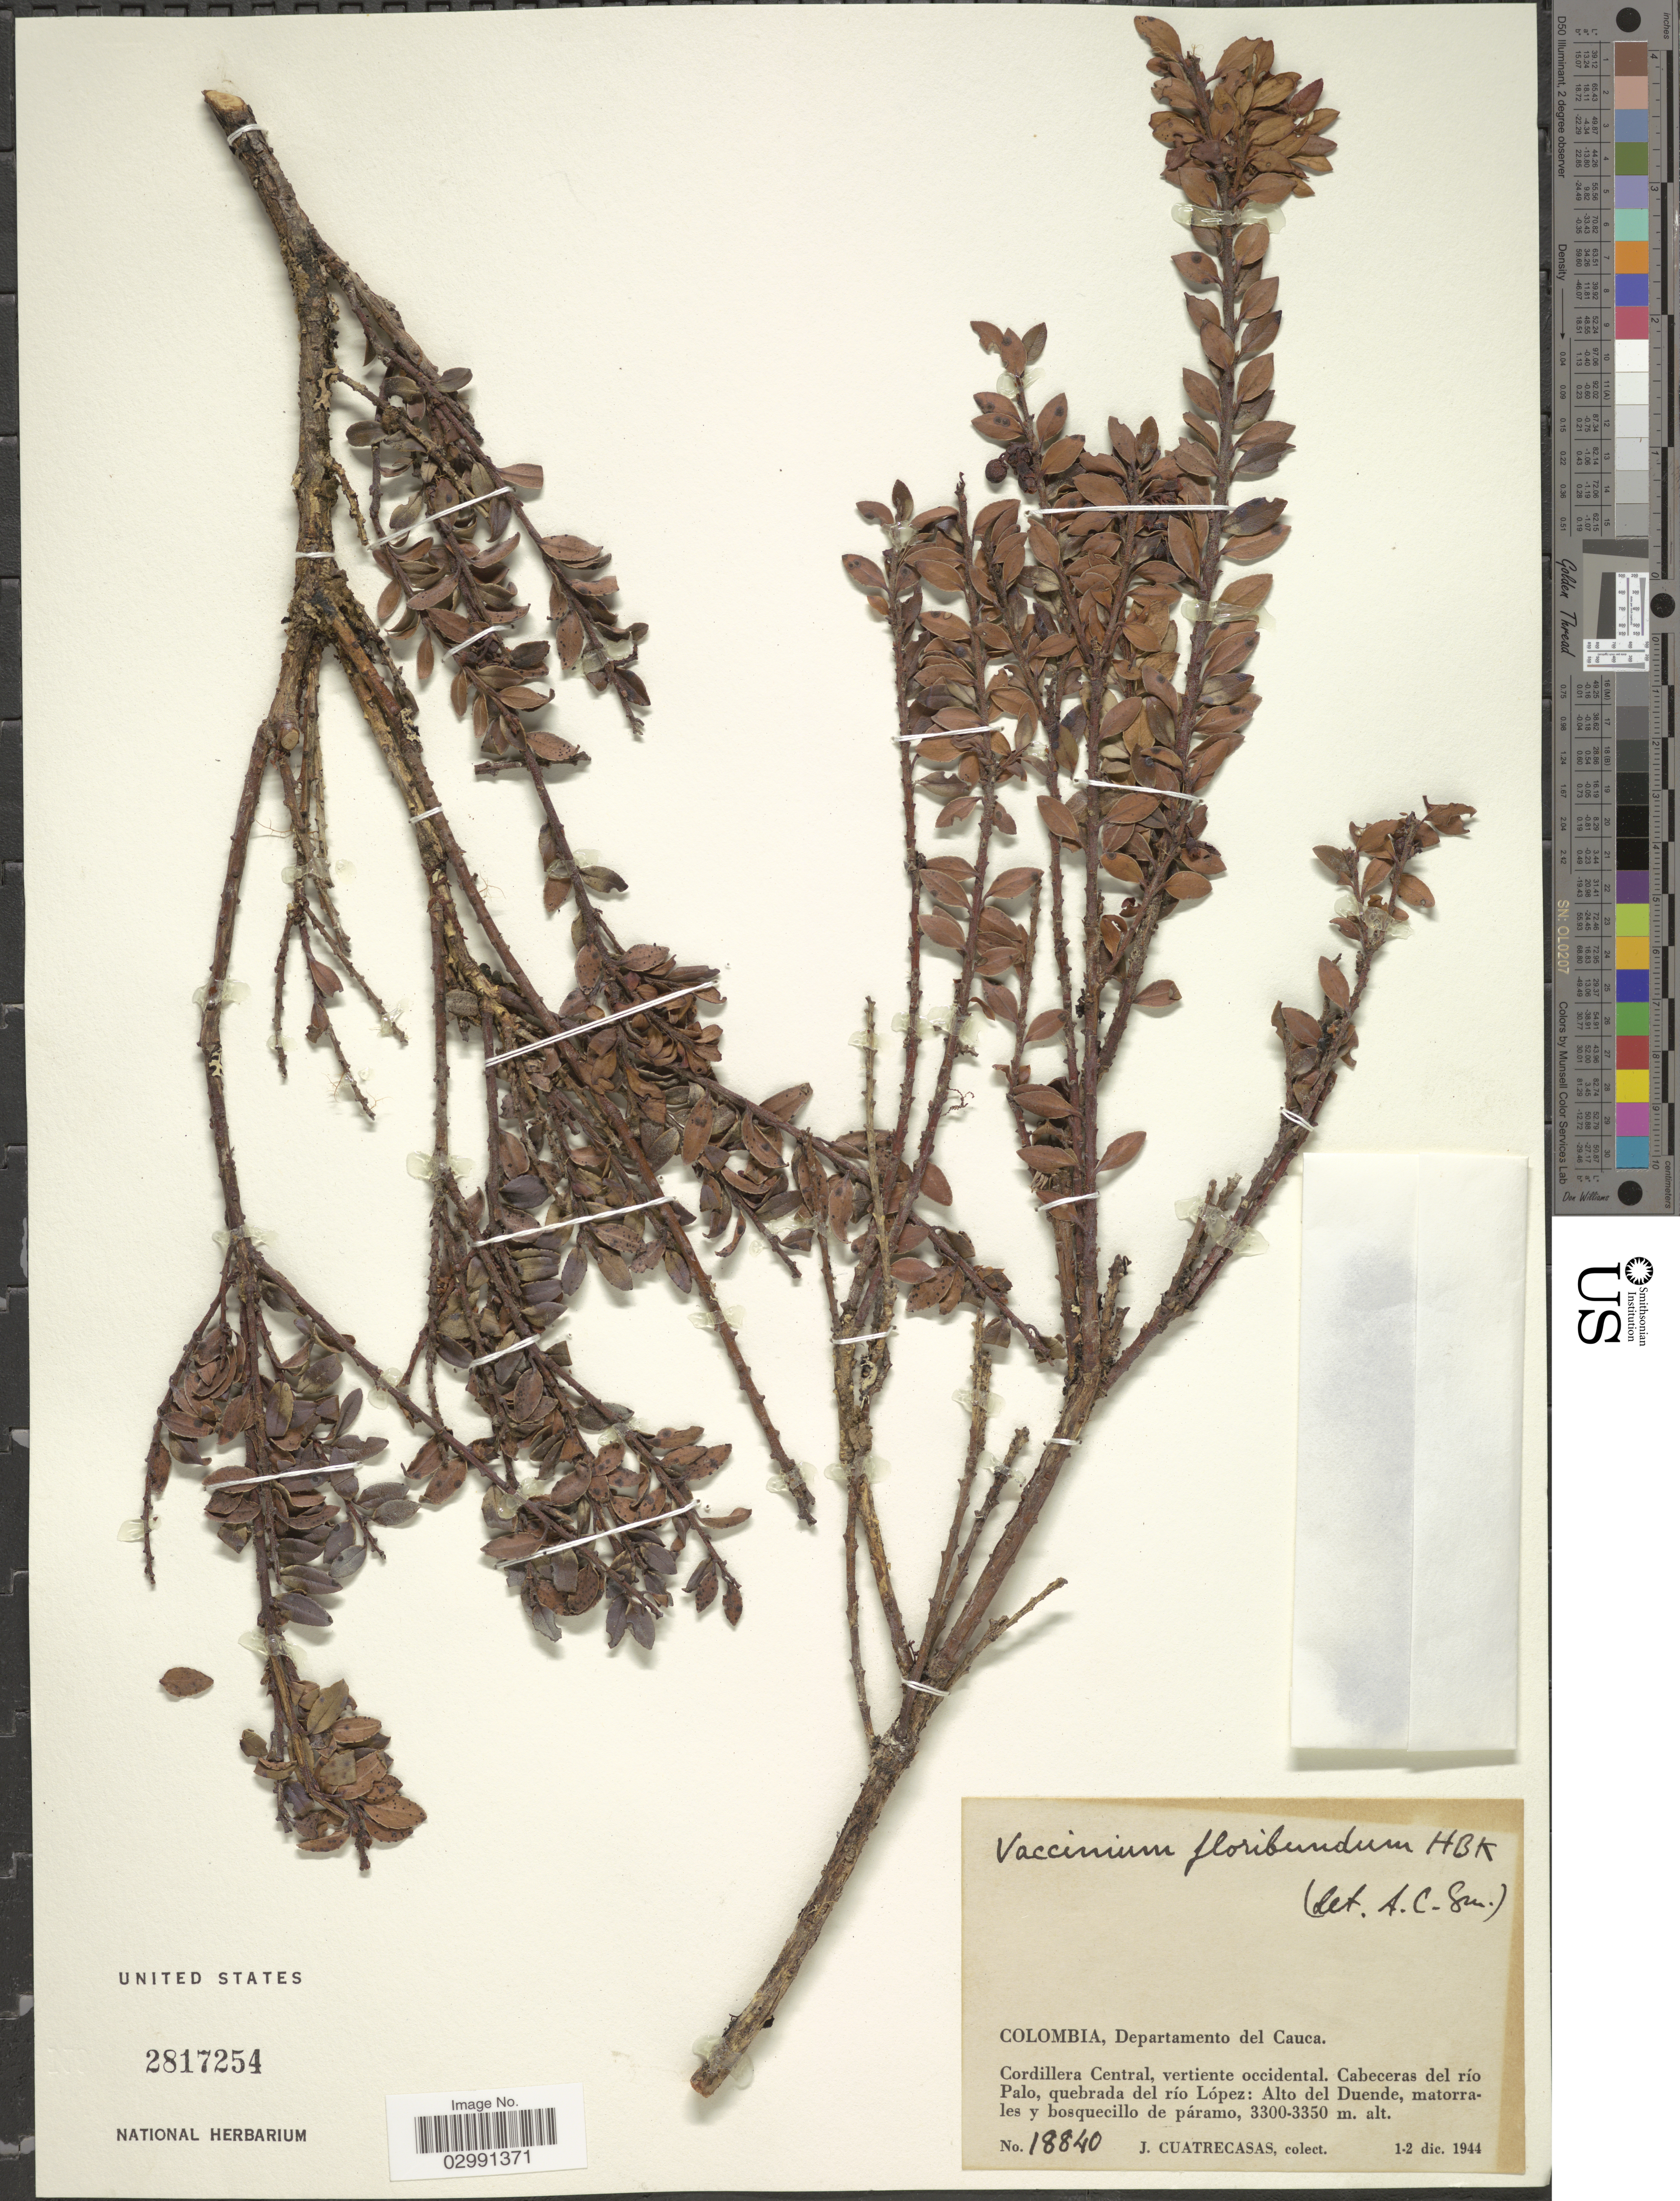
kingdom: Plantae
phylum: Tracheophyta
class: Magnoliopsida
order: Ericales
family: Ericaceae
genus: Vaccinium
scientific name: Vaccinium floribundum var. floribundum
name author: Kunth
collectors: J. Cuatrecasas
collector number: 18840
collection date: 1944-12-01/1944-12-02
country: Colombia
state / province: Cauca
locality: Departamento del Cauca. Cordillera Central, vertiente occidental. Cabeceras del río Palo, quebrada del río López: Alto del Duende, matorrales y bosquecillo de páramo.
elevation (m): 3300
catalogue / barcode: US 2817254